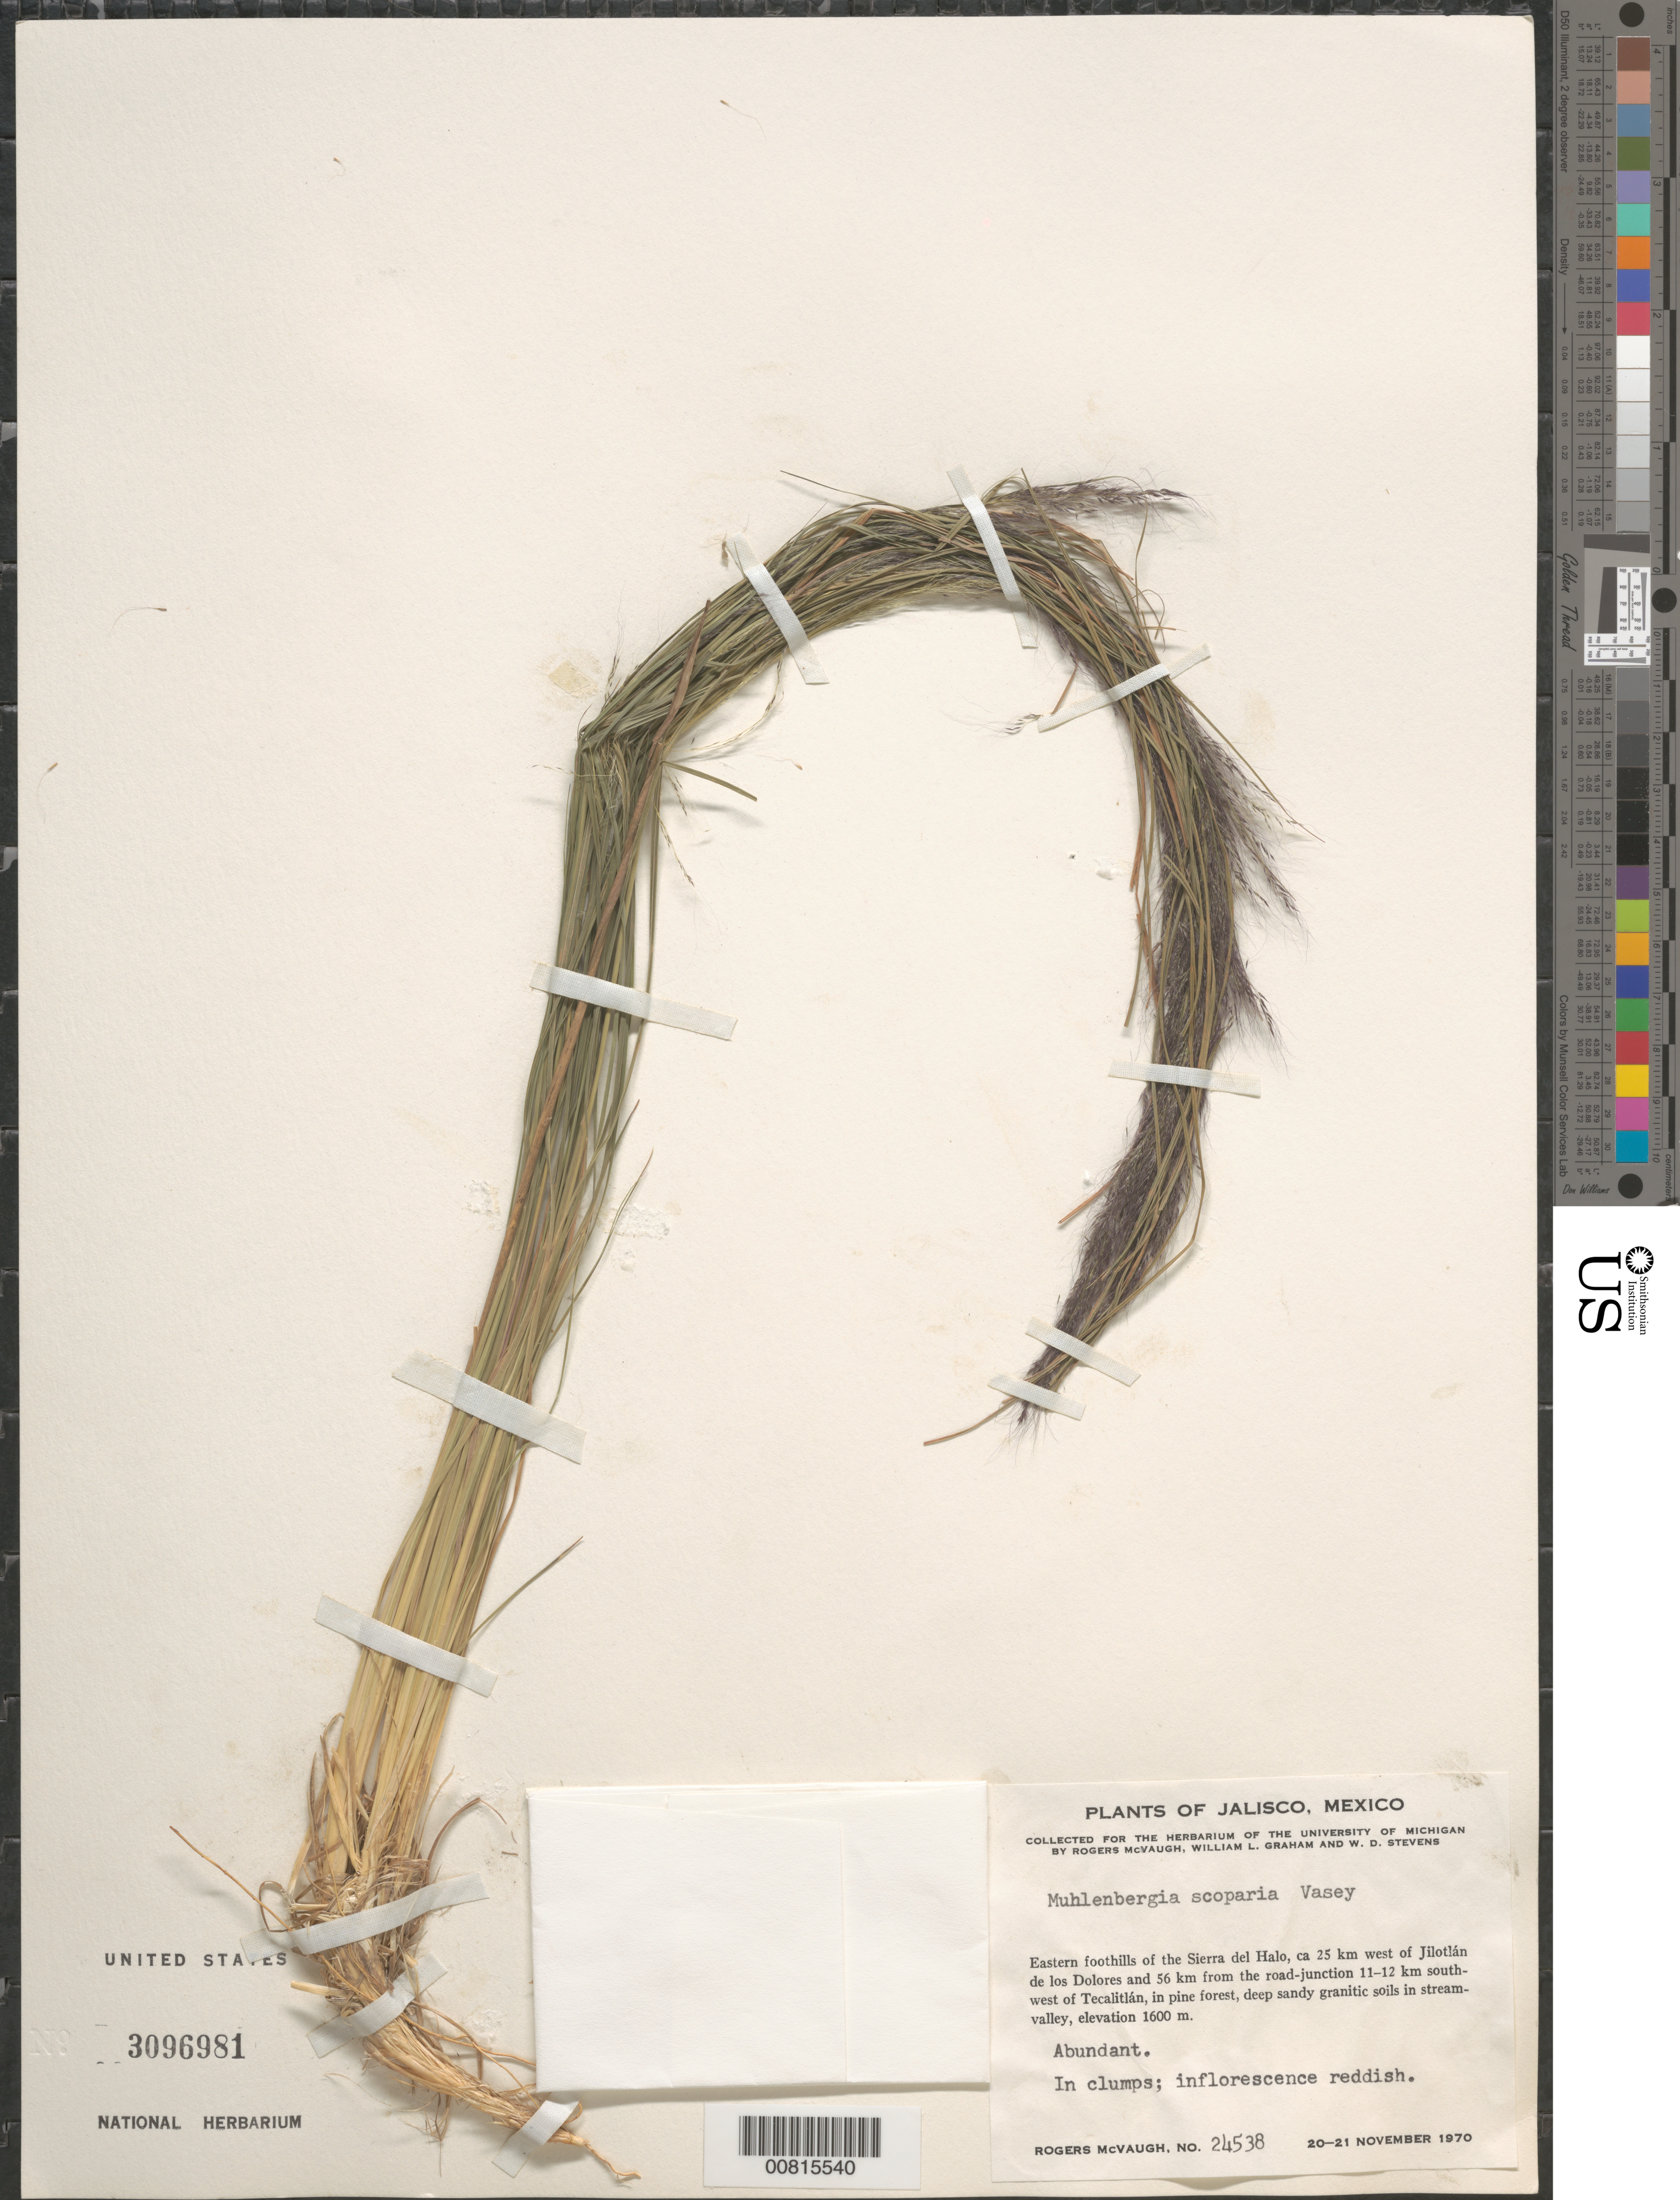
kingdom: Plantae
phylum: Tracheophyta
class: Liliopsida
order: Poales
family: Poaceae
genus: Muhlenbergia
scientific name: Muhlenbergia scoparia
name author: Vasey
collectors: R. McVaugh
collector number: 24538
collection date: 1970-11-20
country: Mexico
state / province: Jalisco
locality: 25 km W of Jilotlan de los Dolores and 56 km from the road jct 11-12 km W of Tecalitlan, Jal.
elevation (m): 1600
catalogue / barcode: US 3096981